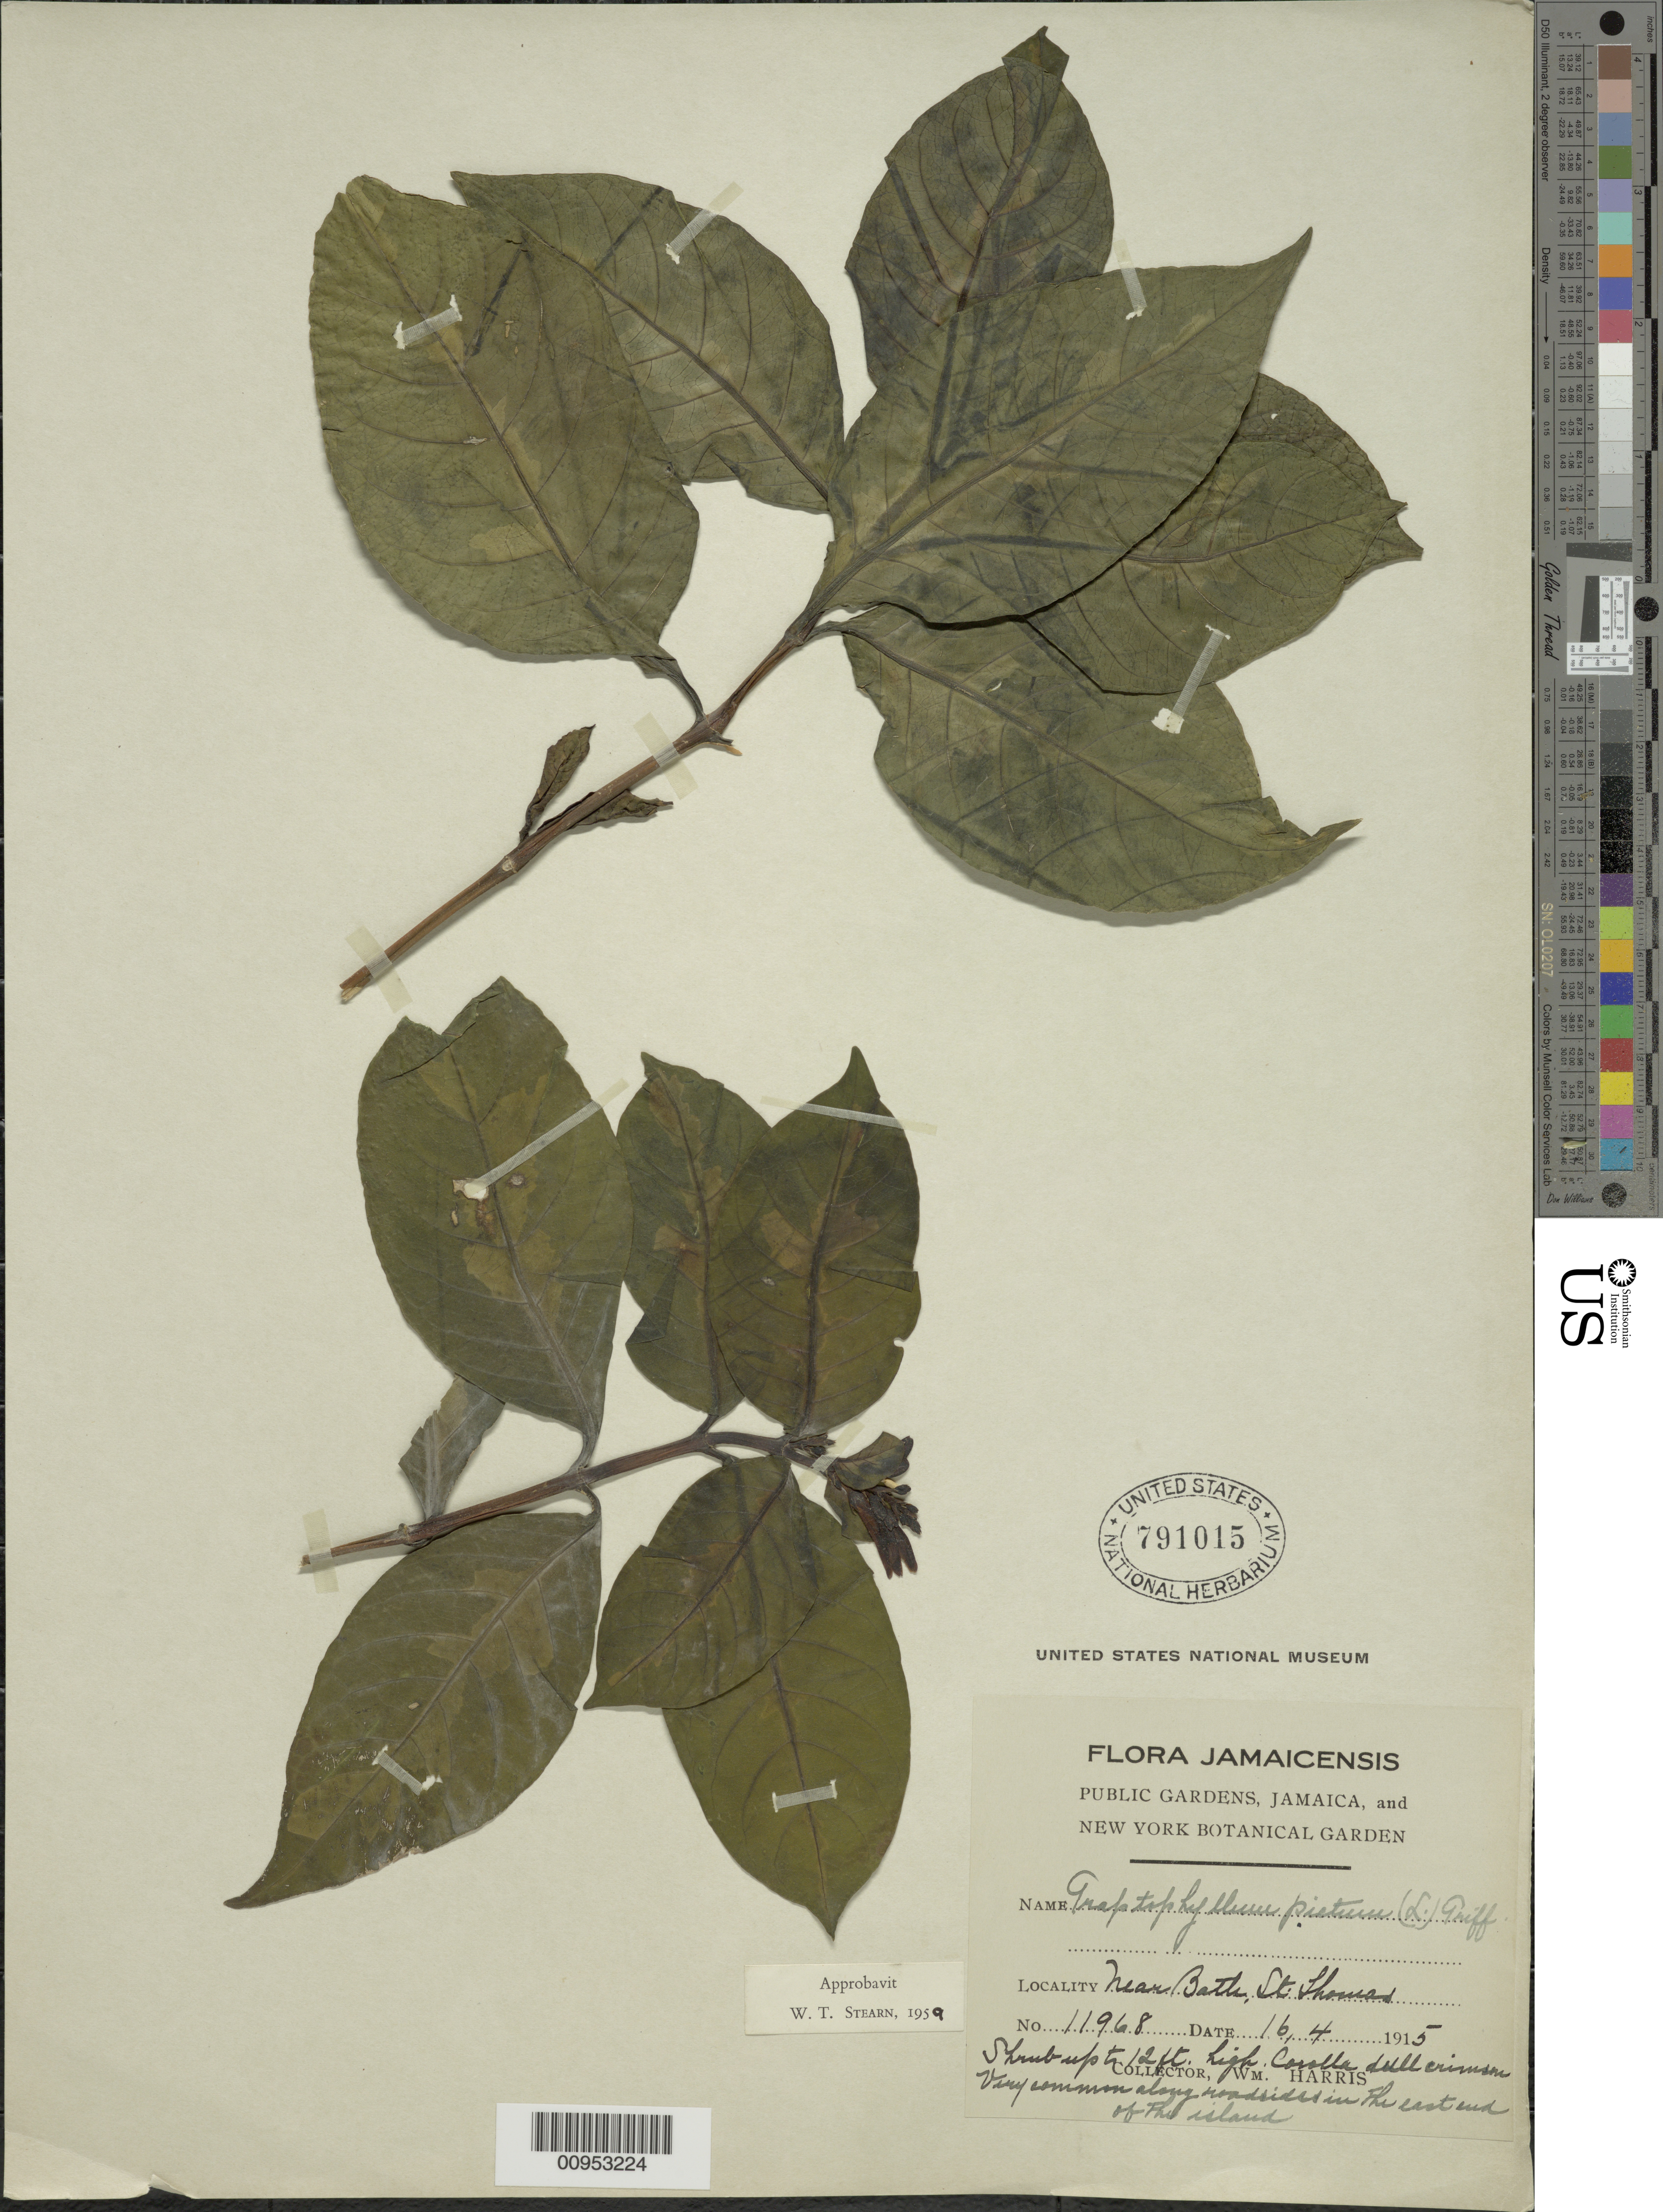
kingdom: Plantae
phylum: Tracheophyta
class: Magnoliopsida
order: Lamiales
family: Acanthaceae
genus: Graptophyllum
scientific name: Graptophyllum pictum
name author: (L.) Griff.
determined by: Stearn, William T.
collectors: W. H. Harris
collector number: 11968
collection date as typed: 16 Apr 1915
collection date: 1915-04-16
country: Jamaica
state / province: Saint Thomas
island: Jamaica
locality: Near Bath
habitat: Very common along roadsides in the east end of the island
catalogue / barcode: US 791015